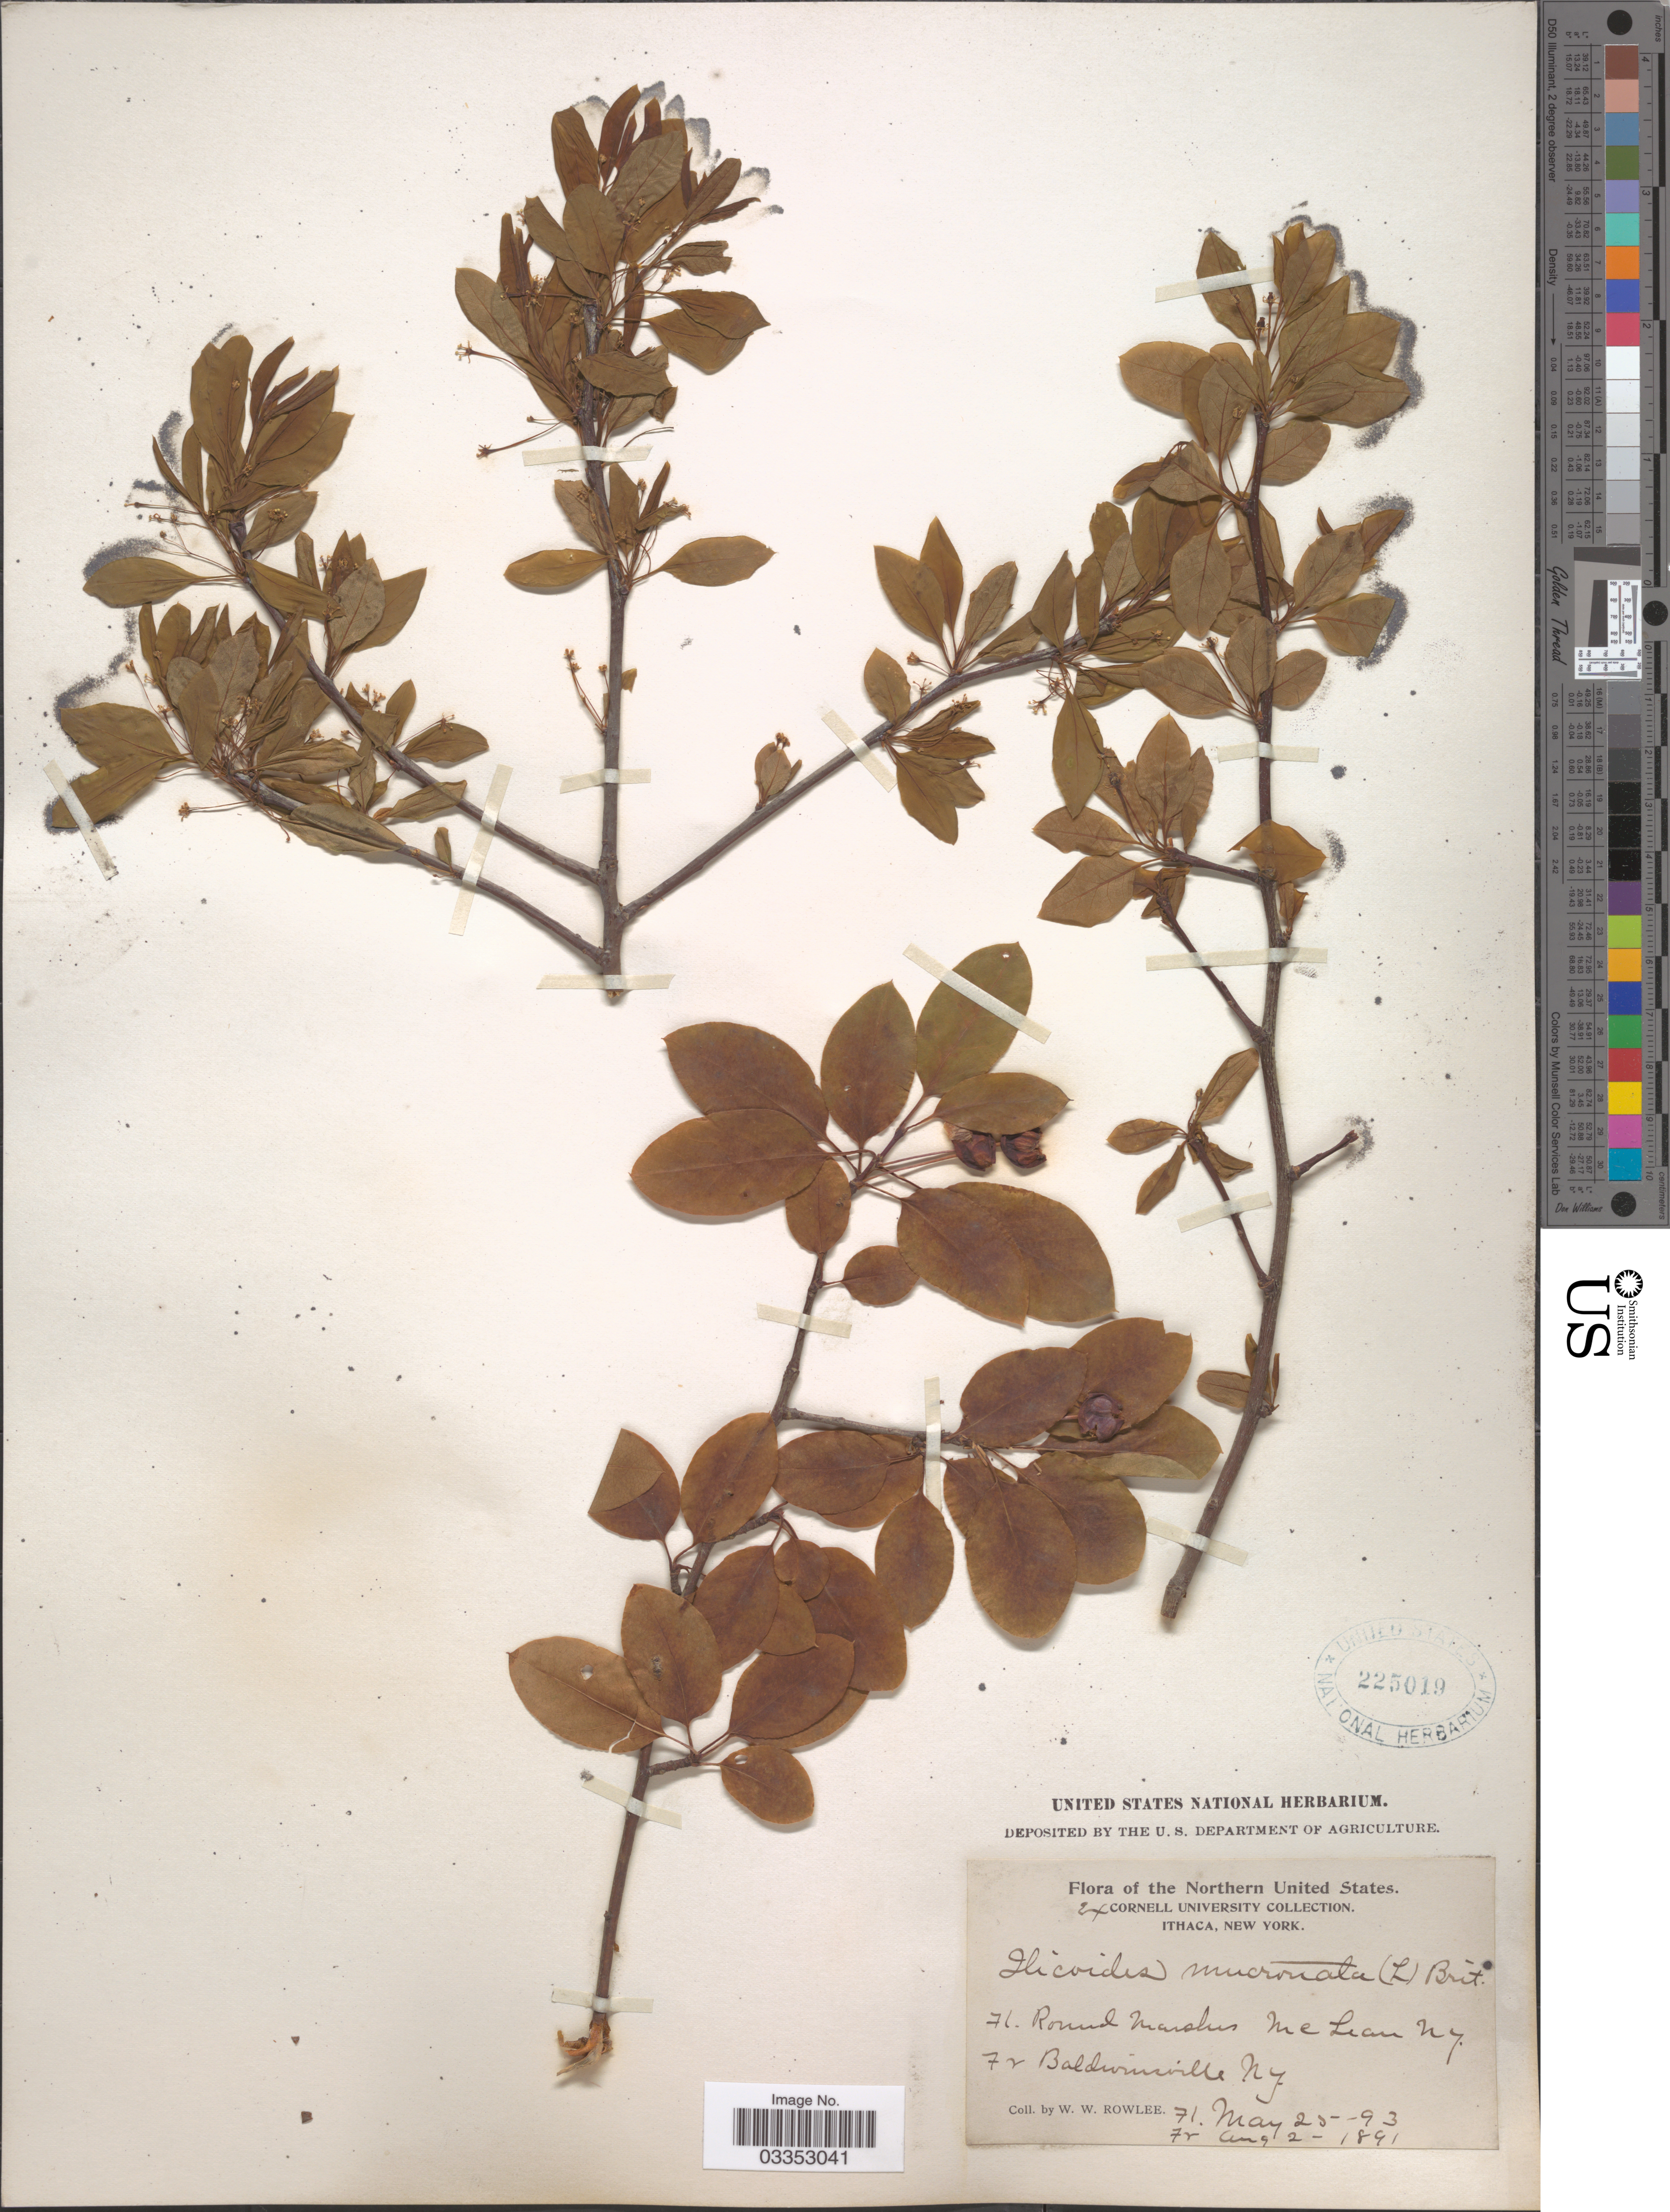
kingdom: Plantae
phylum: Tracheophyta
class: Magnoliopsida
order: Aquifoliales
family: Aquifoliaceae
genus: Nemopanthus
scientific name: Nemopanthus mucronatus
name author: (L.) Trel.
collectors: W. W. Rowlee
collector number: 71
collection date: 1891-08-02/1893-05-25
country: United States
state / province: New York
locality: Northern United States. McLean. Baldwinsville.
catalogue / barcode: US 225019